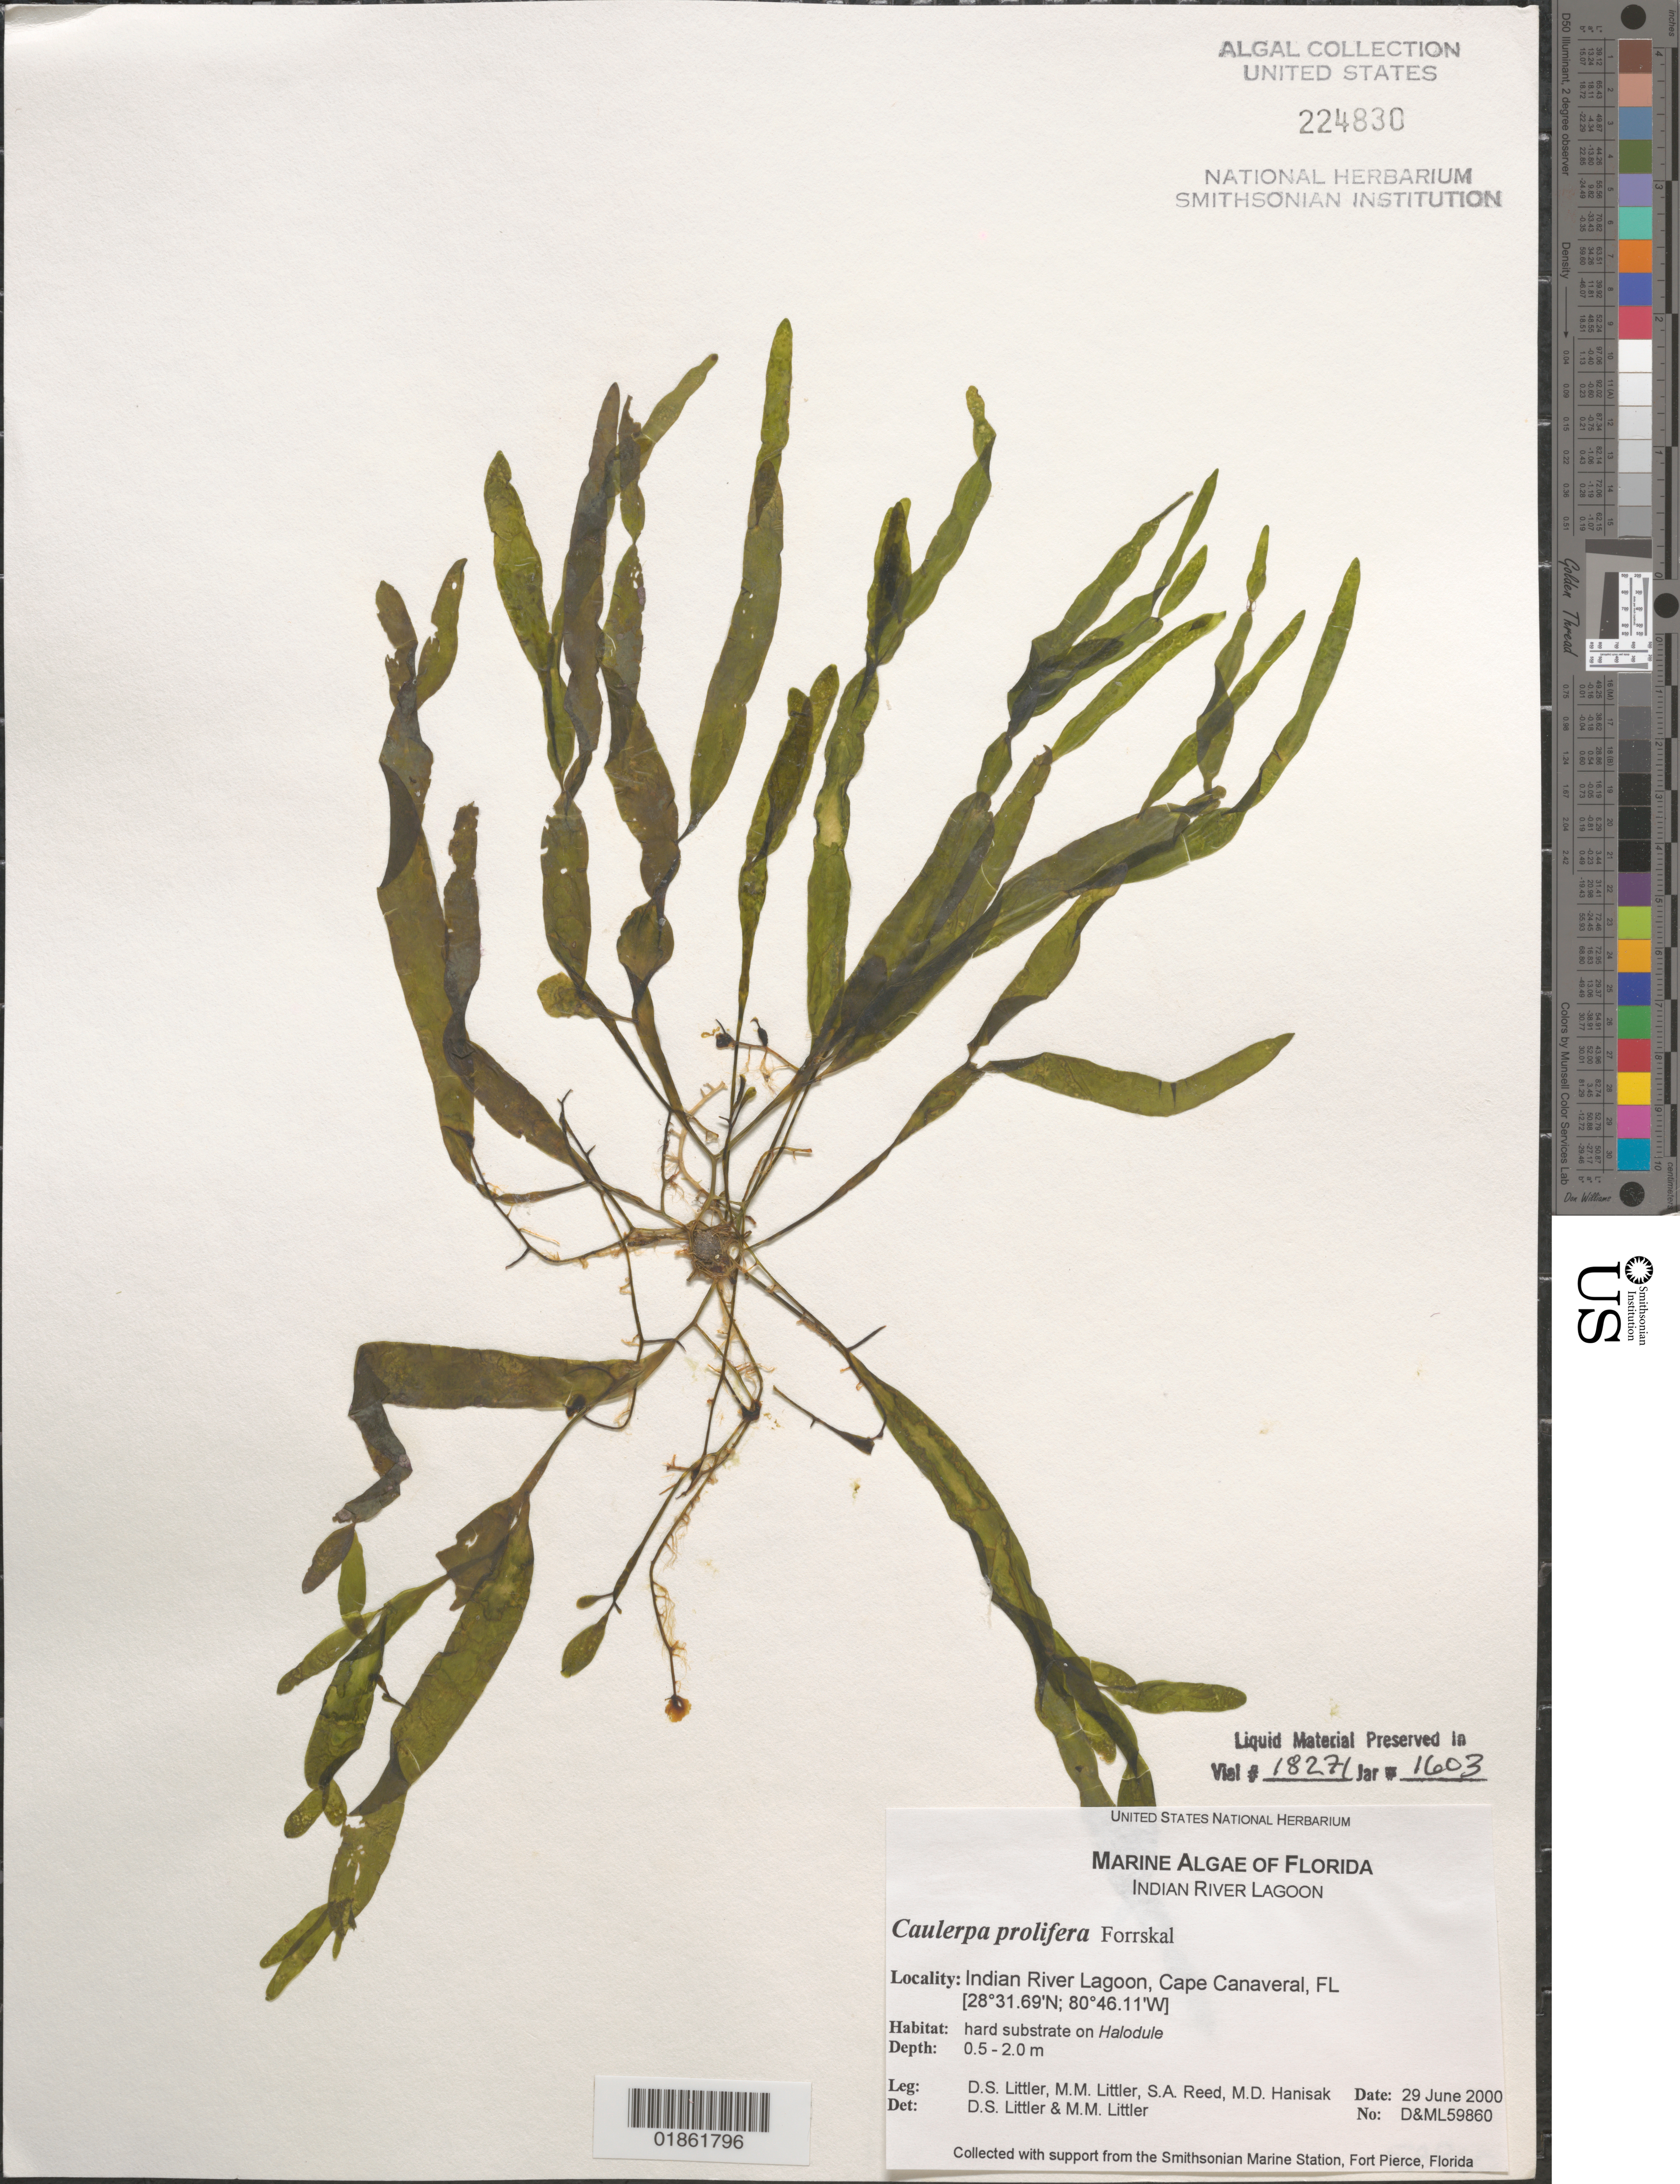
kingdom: Plantae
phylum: Chlorophyta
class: Ulvophyceae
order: Bryopsidales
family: Caulerpaceae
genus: Caulerpa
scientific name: Caulerpa prolifera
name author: (Forssk.) J.V.Lamouroux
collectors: D. S. Littler & M. M. Littler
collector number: D&ML 59860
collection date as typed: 29 Jun 2000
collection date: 2000-06-29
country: United States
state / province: Florida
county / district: Brevard County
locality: NASA Parkway Bridge, south of Titusville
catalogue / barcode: US 224830